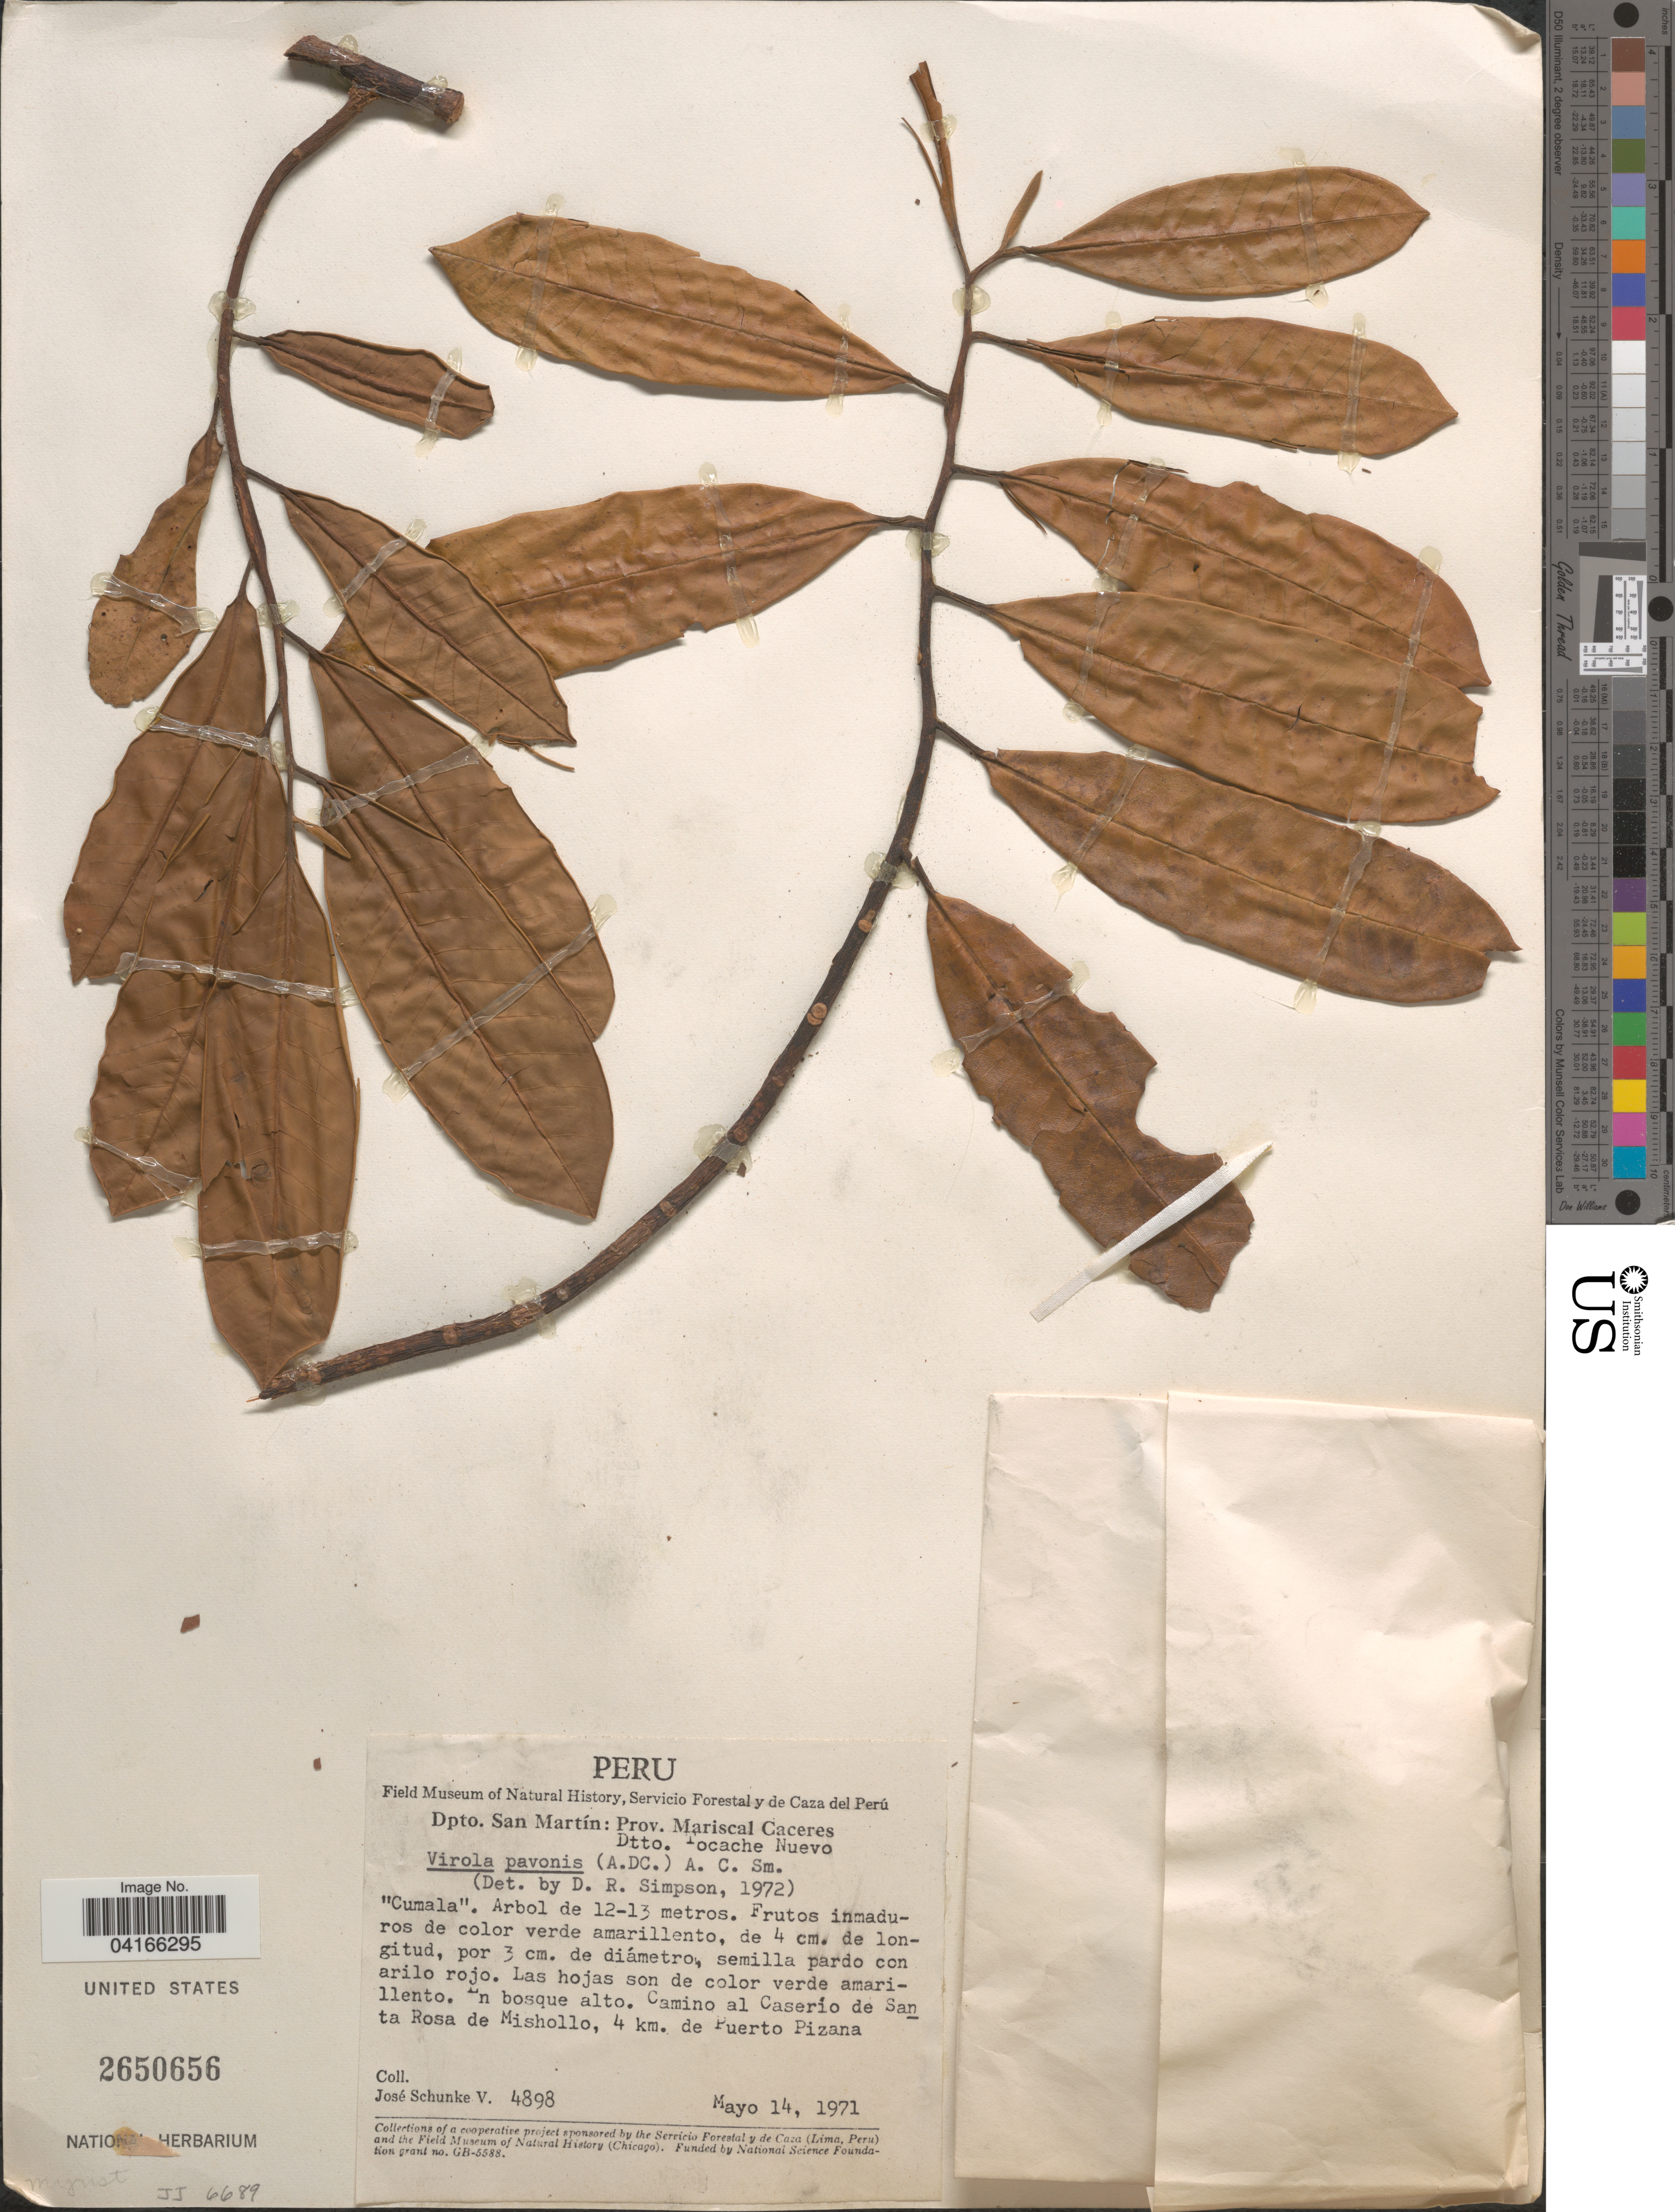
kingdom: Plantae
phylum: Tracheophyta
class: Magnoliopsida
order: Magnoliales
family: Myristicaceae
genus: Virola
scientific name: Virola pavonis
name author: (A. DC.) A.C. Sm.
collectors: J. Schunke Vigo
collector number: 4898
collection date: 1971-05-14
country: Peru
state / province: San Martin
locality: Dpto. San Martín: Prov. Mariscal Caceres. Dtto. Tocache Nuevo. Camino al Caserío de Santa Rosa de Mishollo, 4 km. de Puerto Pizana.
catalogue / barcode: US 2650656